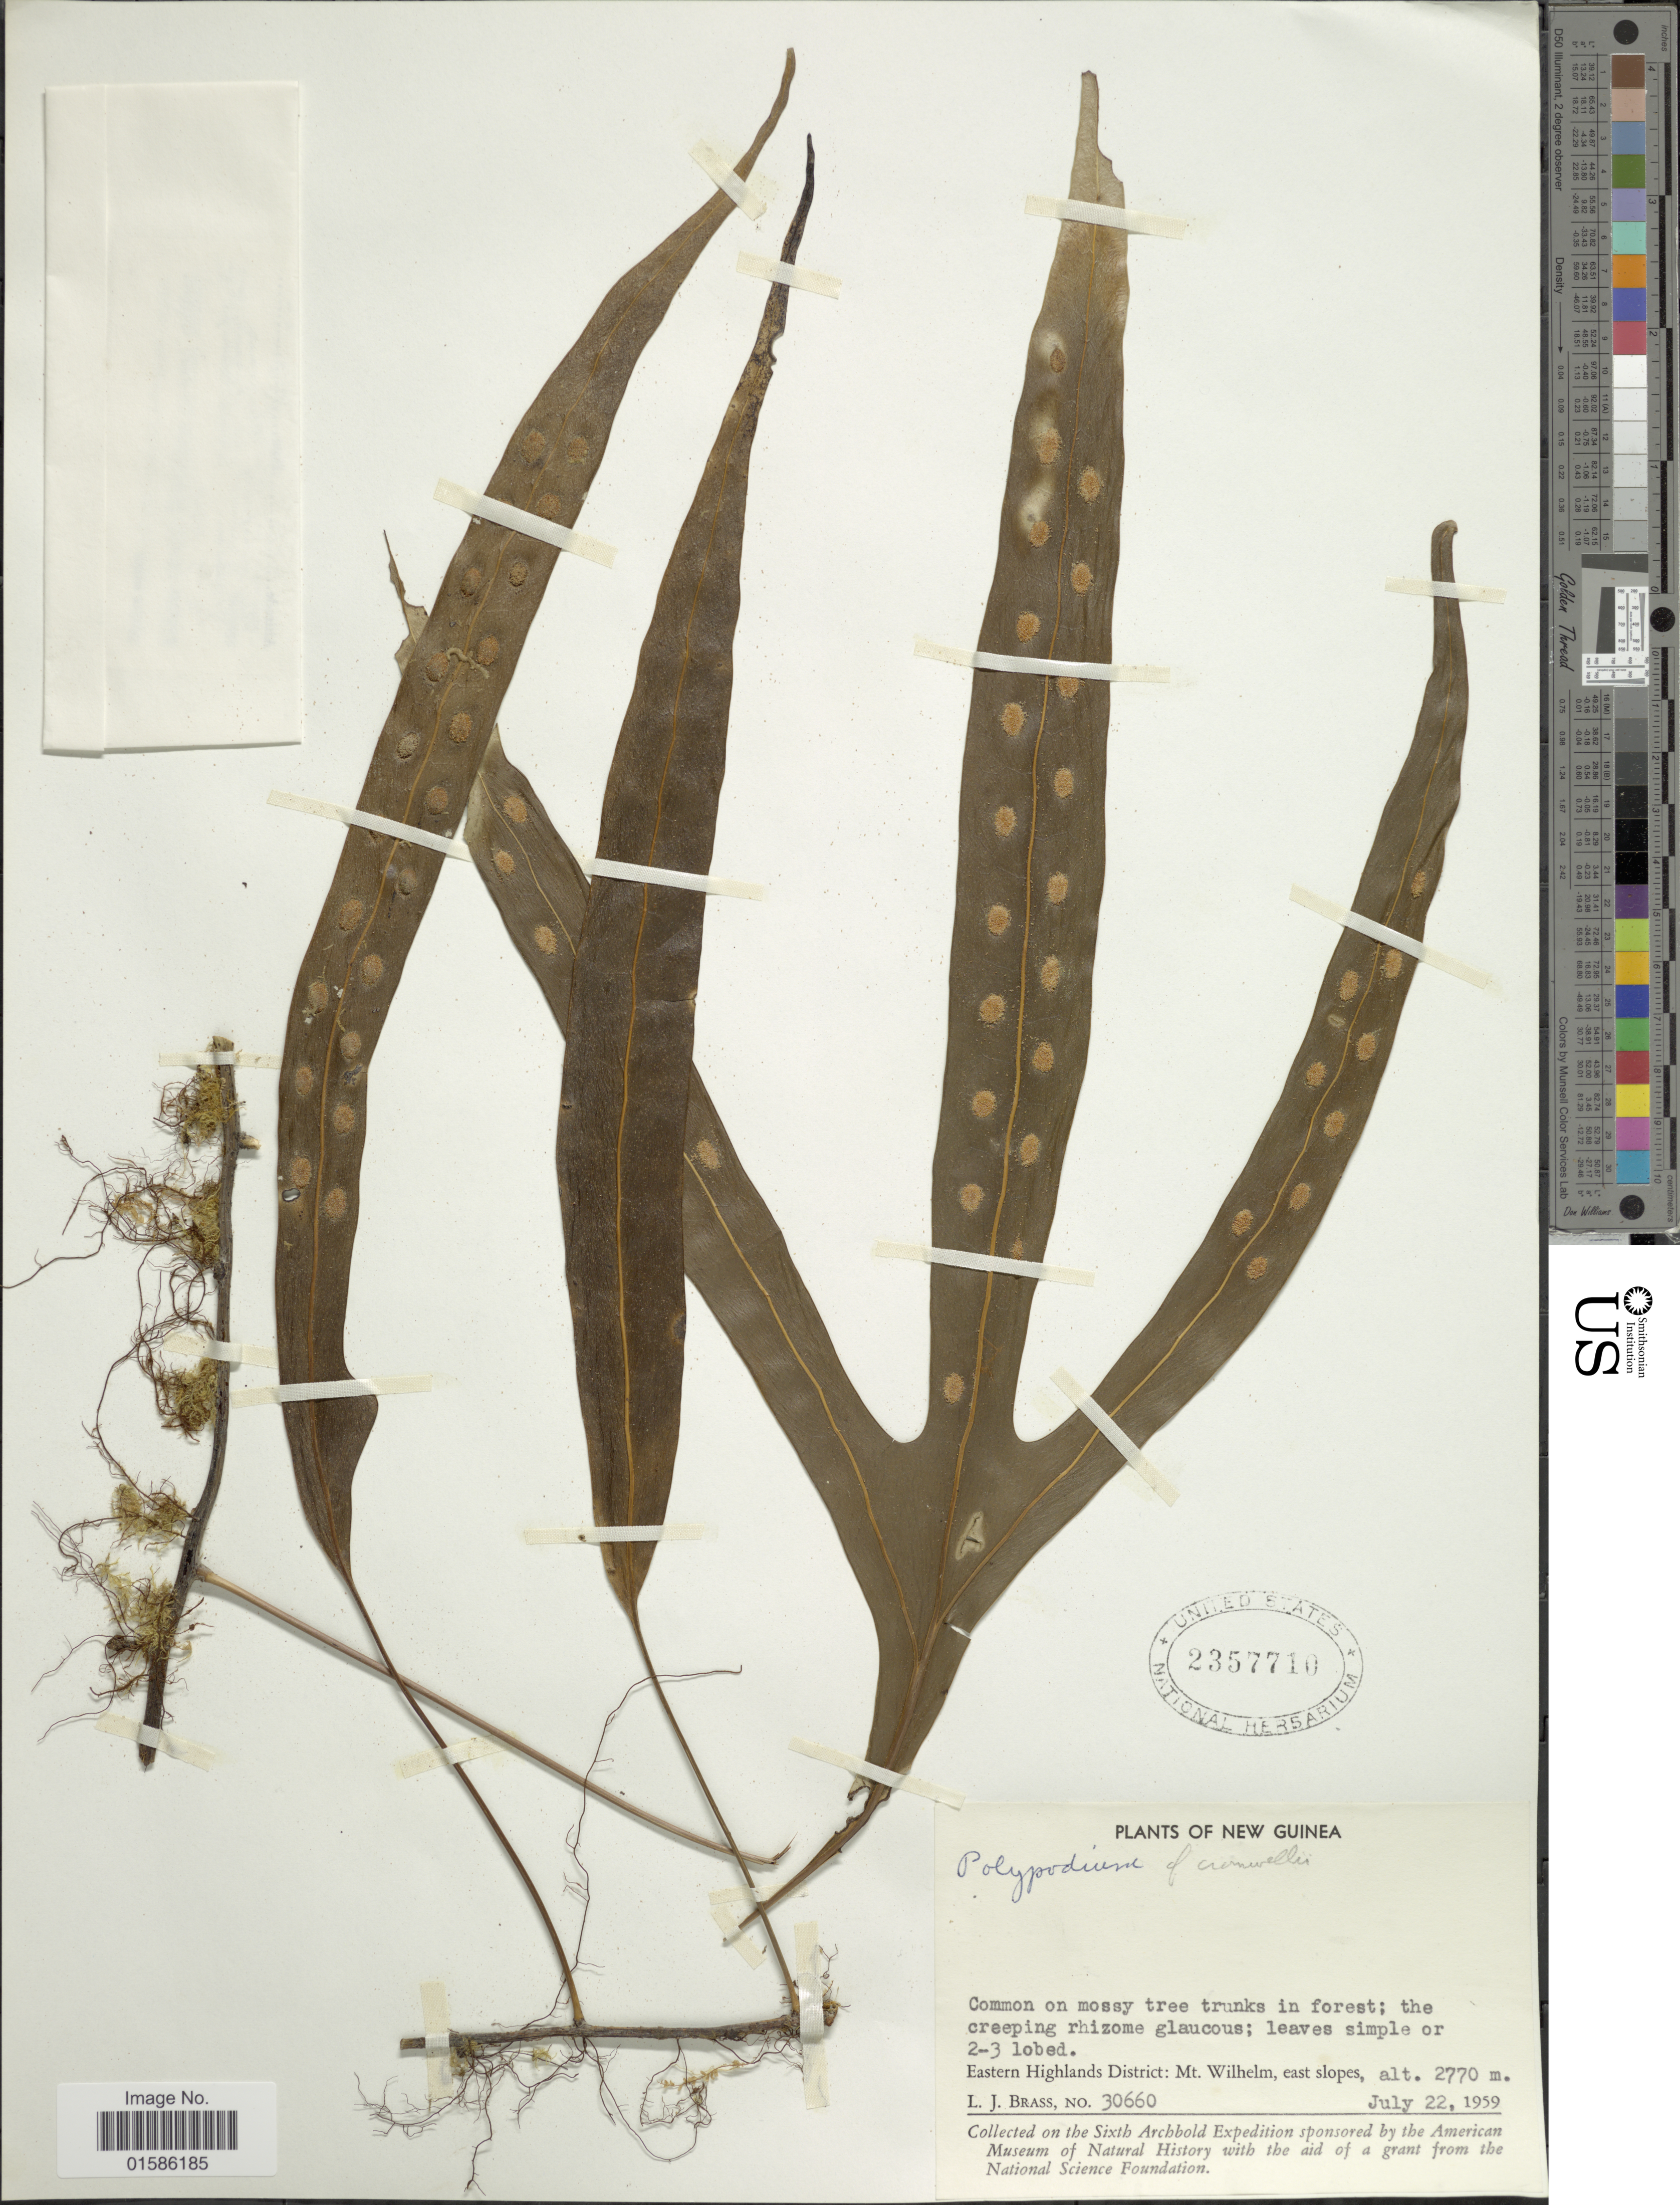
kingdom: Plantae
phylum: Tracheophyta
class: Polypodiopsida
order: Polypodiales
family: Polypodiaceae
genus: Microsorum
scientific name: Microsorum cromwellii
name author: (Rosenst.) Copel.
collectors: L. J. Brass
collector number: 30660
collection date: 1959-07-22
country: Papua New Guinea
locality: New Guinea, Eastern Highlands District: Mt. Wilhelm, east slopes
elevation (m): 2770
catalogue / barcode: US 2357710